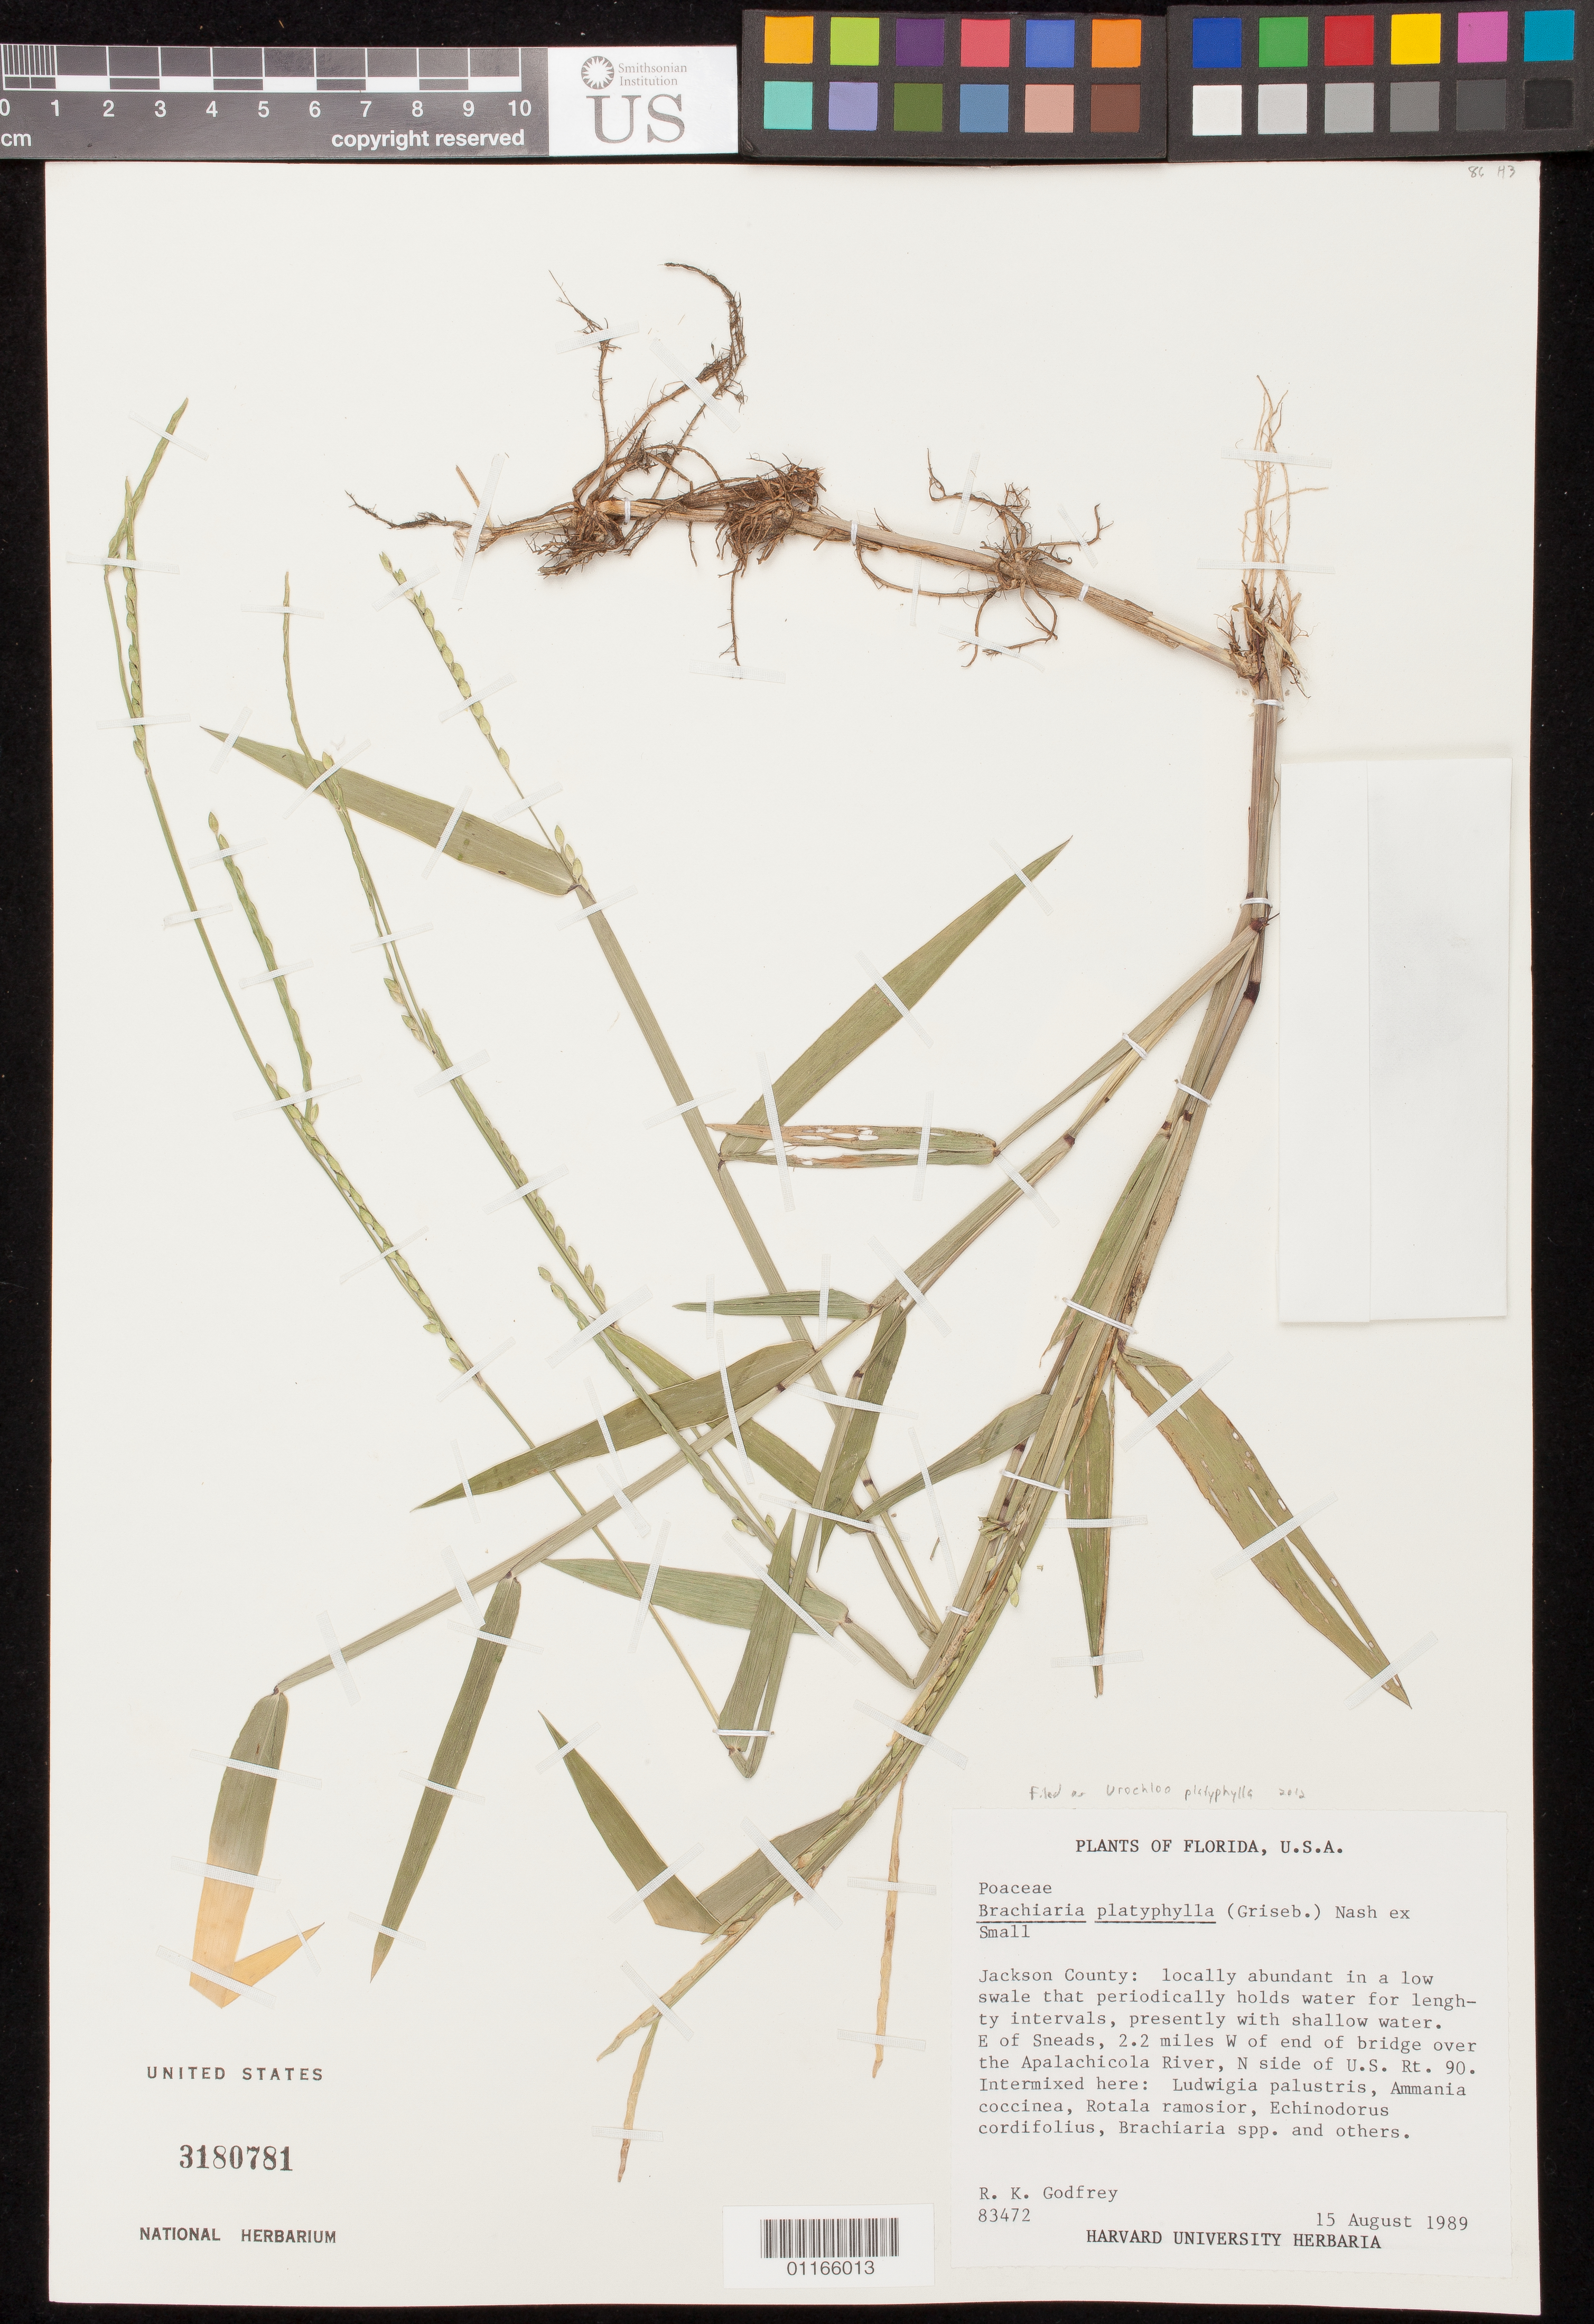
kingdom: Plantae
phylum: Tracheophyta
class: Liliopsida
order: Poales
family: Poaceae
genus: Urochloa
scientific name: Urochloa platyphylla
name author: (Munro ex C. Wright) R.D. Webster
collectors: R. K. Godfrey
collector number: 83472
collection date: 1989-08-15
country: United States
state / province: Florida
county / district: Jackson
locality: E of Sneads, 2.2 miles W of end of bridge over the Apalachicola River, N side of U.S. Rt. 90.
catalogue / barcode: US 3180781